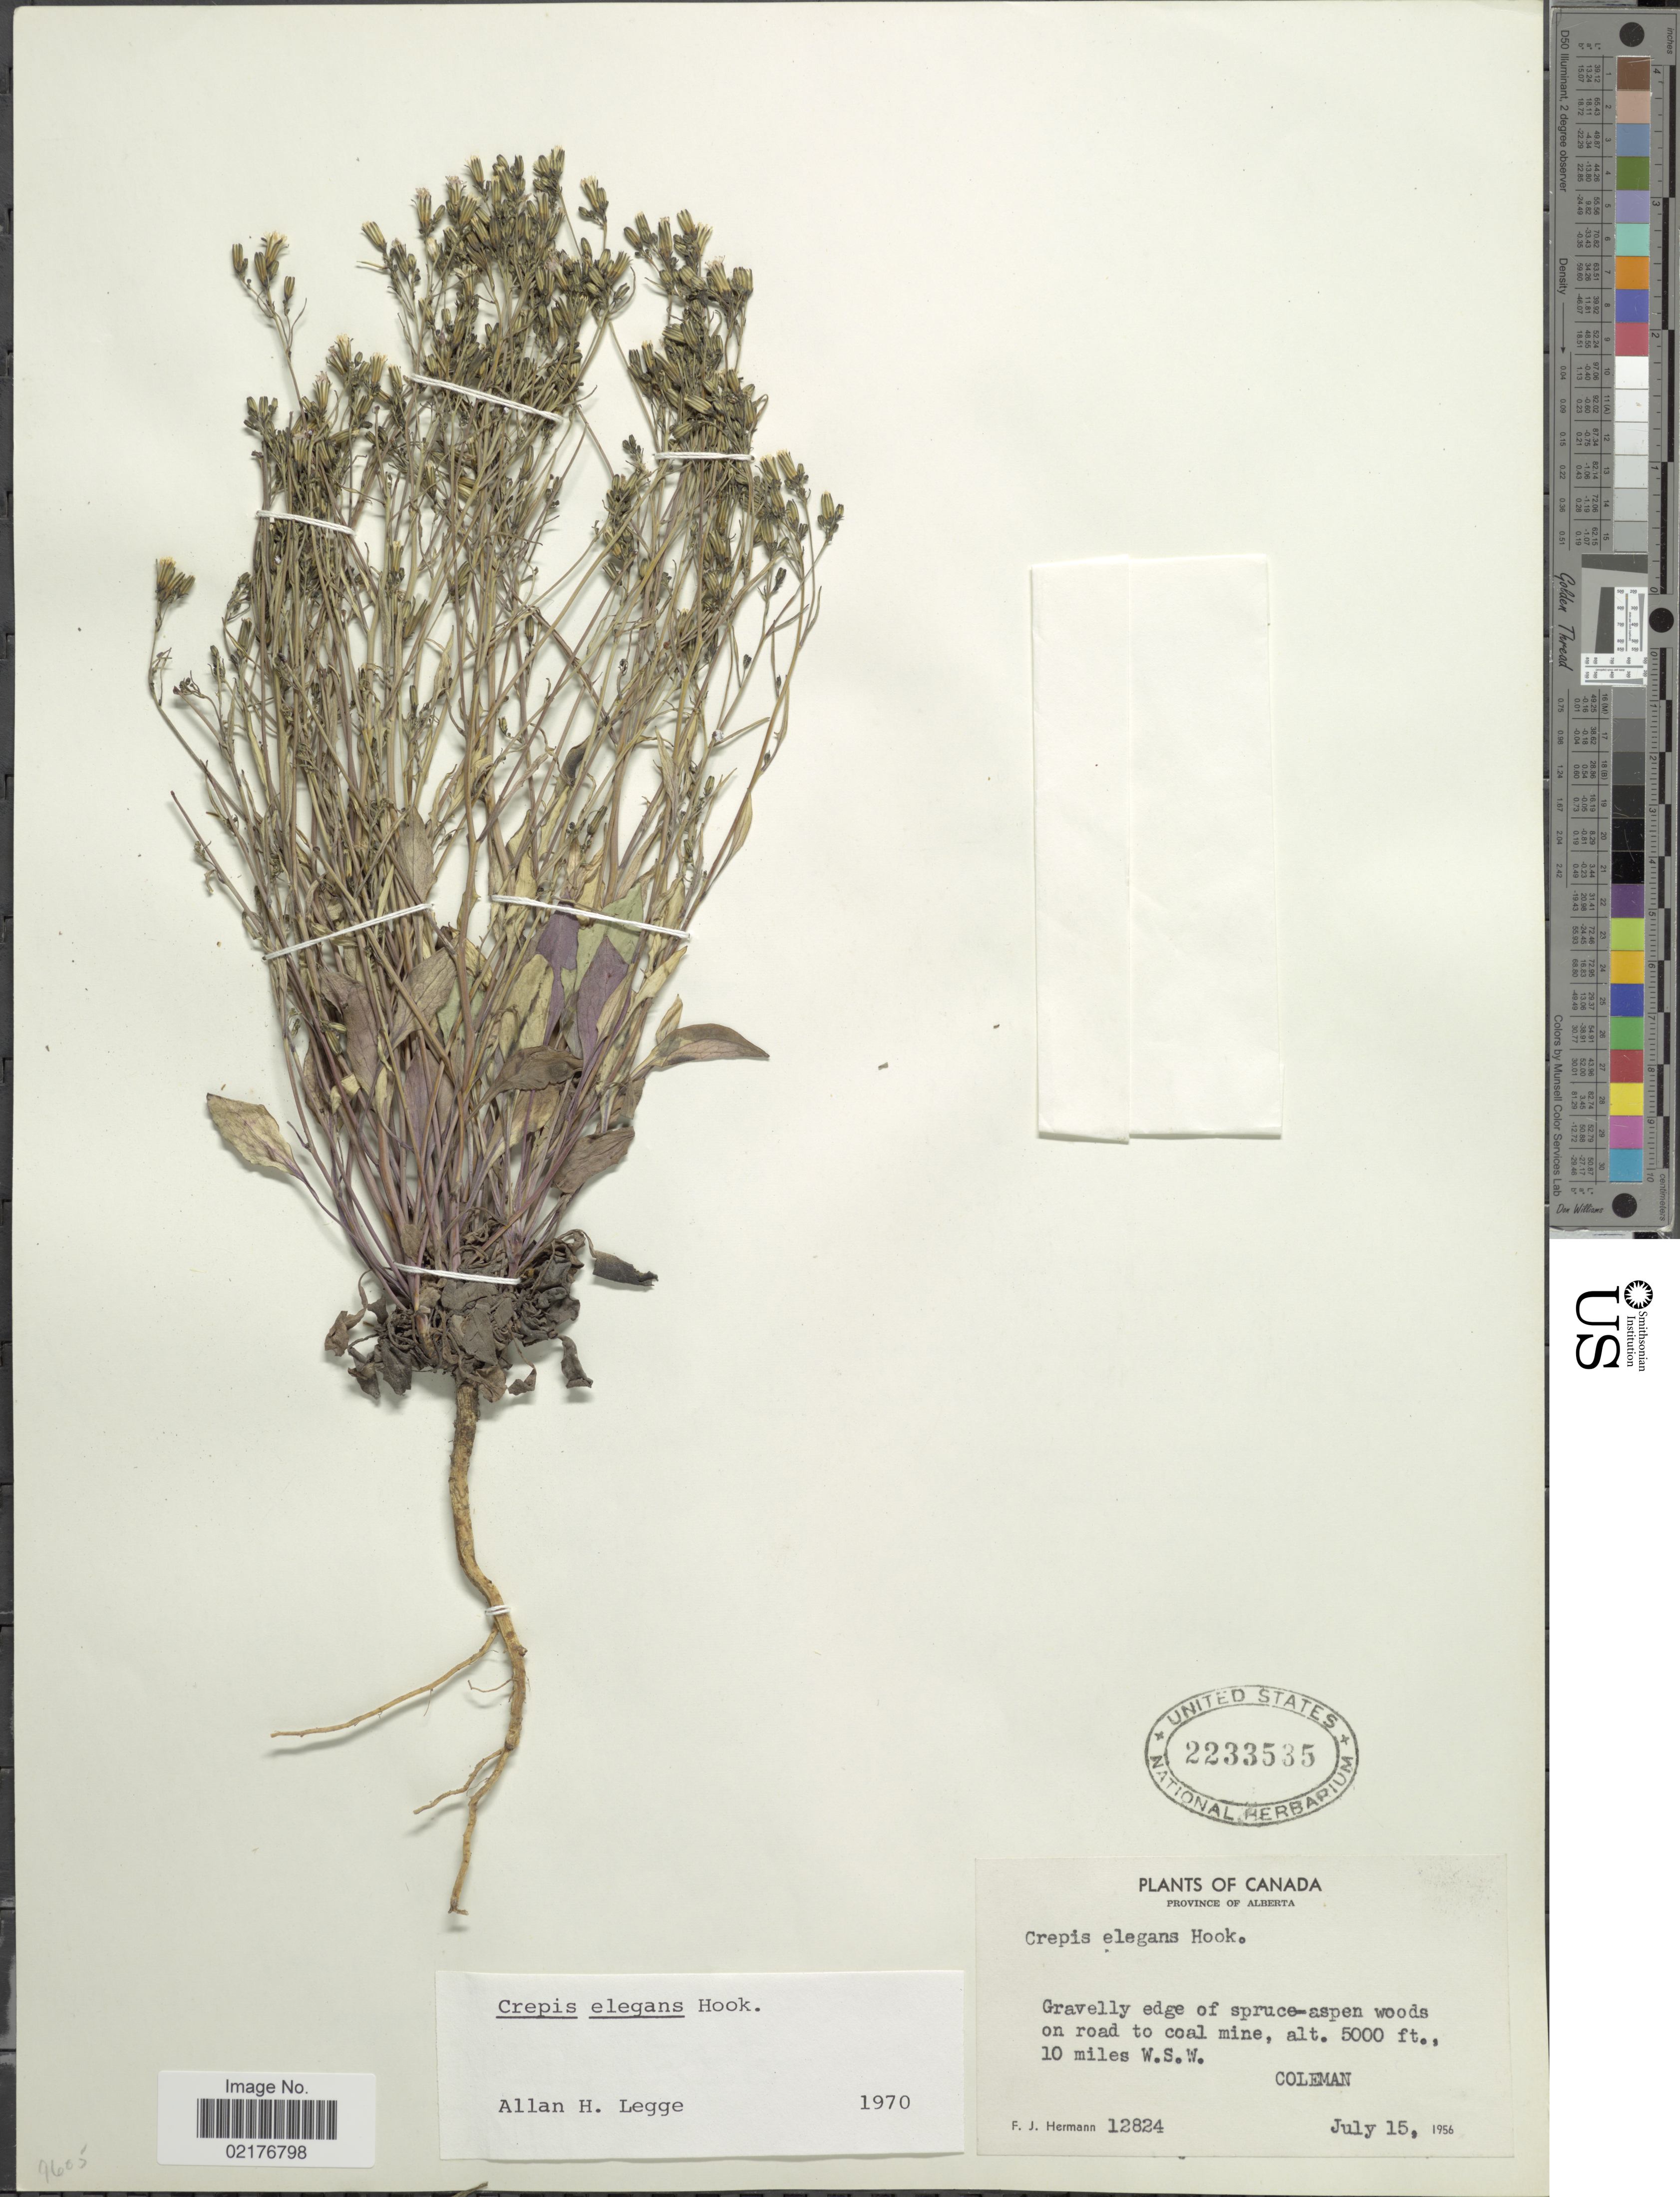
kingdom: Plantae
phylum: Tracheophyta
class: Magnoliopsida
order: Asterales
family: Asteraceae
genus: Askellia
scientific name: Askellia elegans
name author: (Hook.) W.A. Weber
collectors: F. J. Hermann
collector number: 12824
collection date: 1956-07-15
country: Canada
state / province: Alberta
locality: Province of Alberta, Gravelly edge of spruce-aspen woods on road to coal mine, 10 miles W.S.W. Coleman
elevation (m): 1524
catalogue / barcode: US 2233535